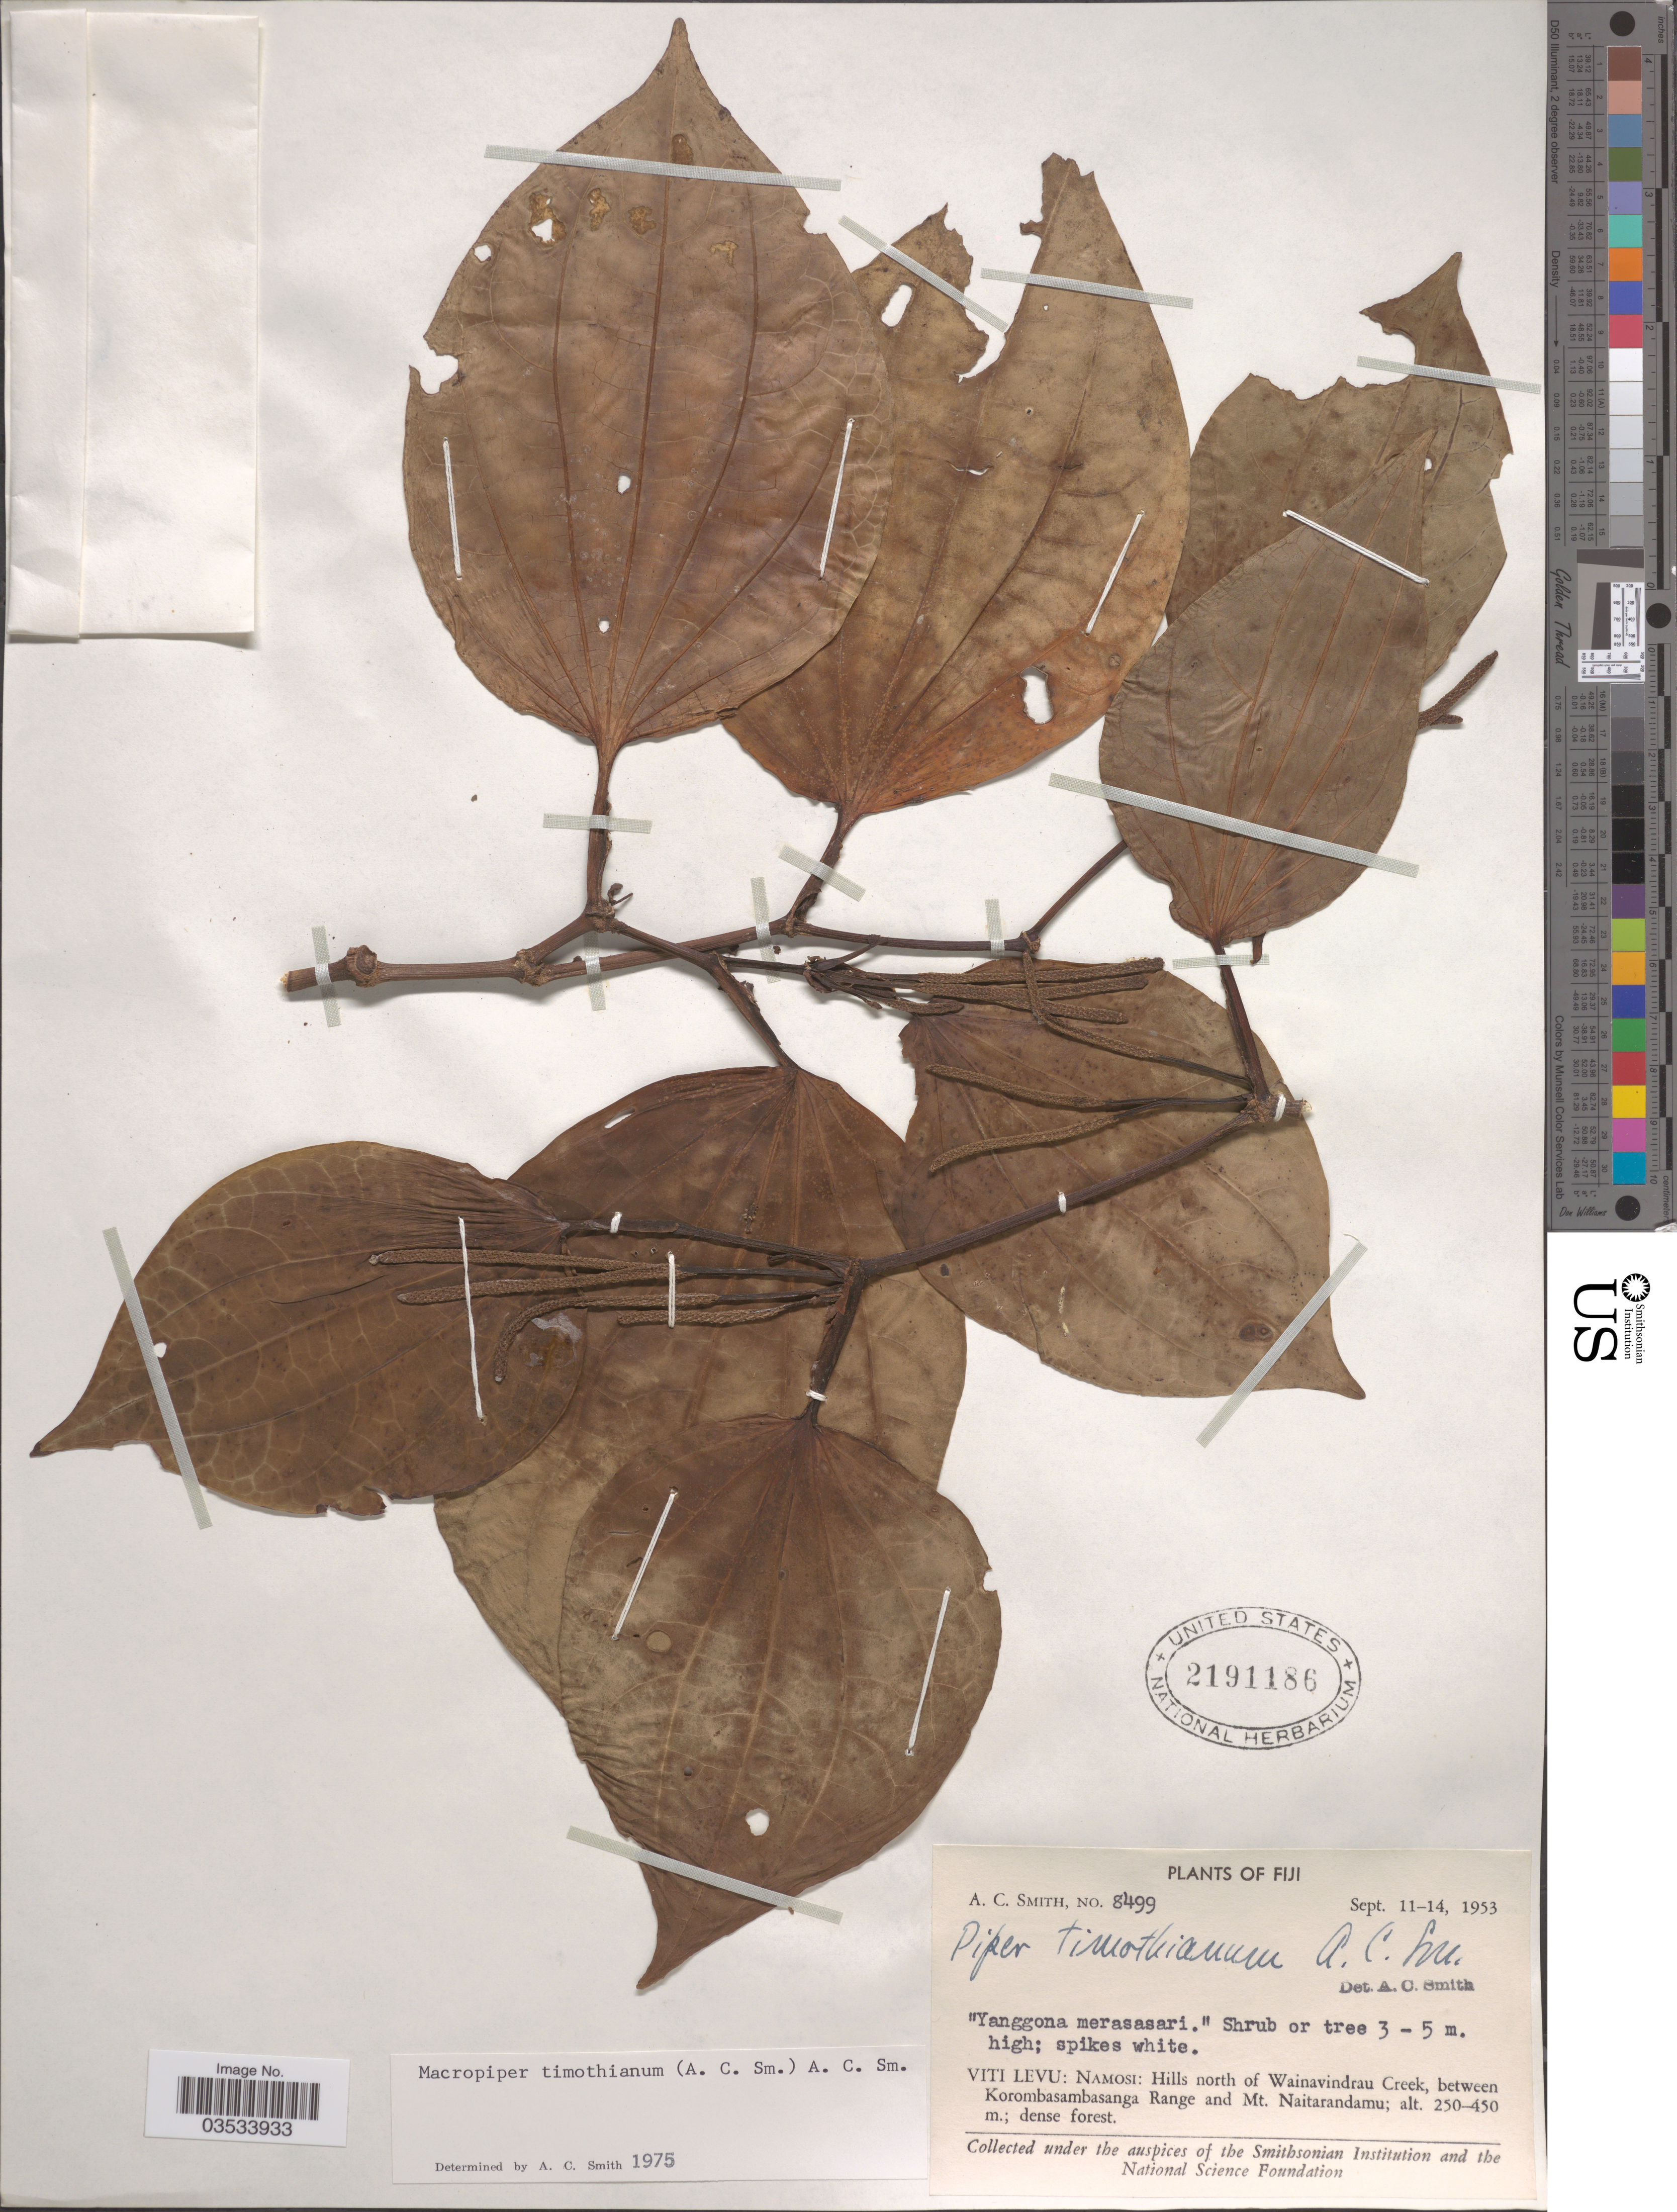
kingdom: Plantae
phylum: Tracheophyta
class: Magnoliopsida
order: Piperales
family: Piperaceae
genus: Piper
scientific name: Piper timothianum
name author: A.C. Sm.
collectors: A. C. Smith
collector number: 8499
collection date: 1953-09-11/1953-09-14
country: Fiji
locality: Viti Levu: Namosi: Hills north of Wainavindrau Creek, between Korombasambasanga Range and Mt. Naitarandamu.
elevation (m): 250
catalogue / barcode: US 2191186